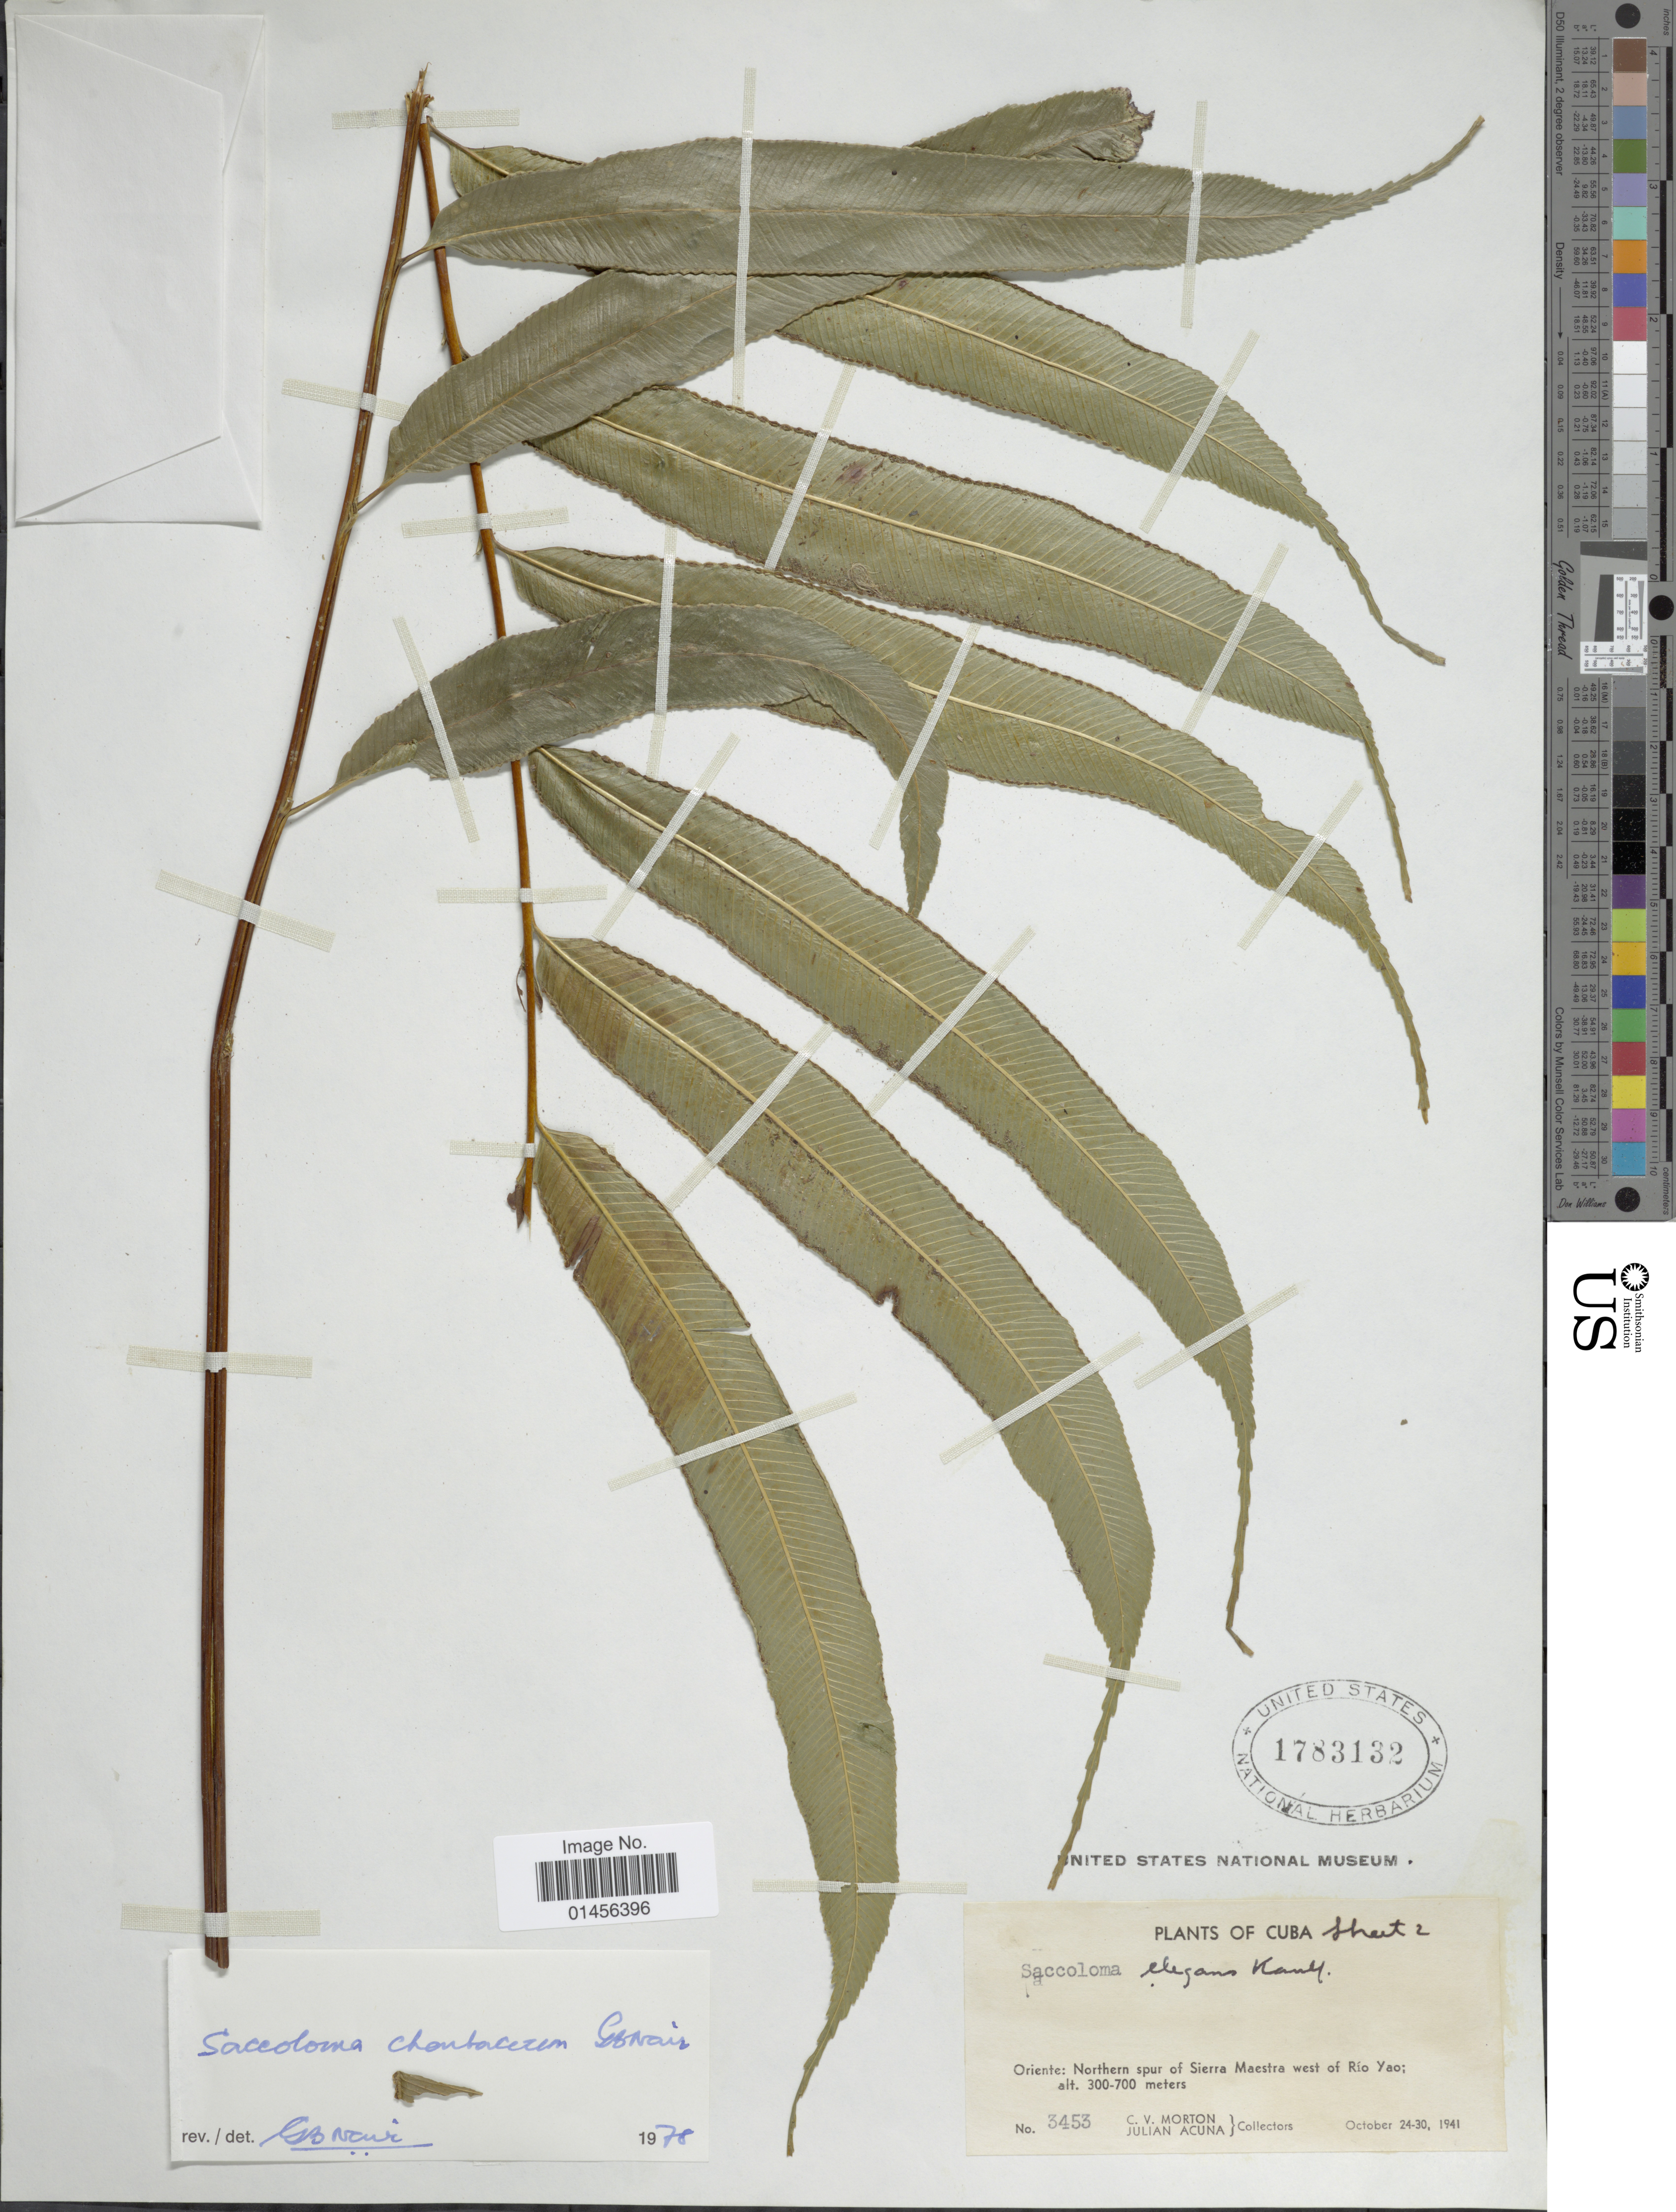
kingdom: Plantae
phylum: Tracheophyta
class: Polypodiopsida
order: Polypodiales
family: Saccolomataceae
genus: Saccoloma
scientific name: Saccoloma elegans subsp. chartaceum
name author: Cremers & K.U. Kramer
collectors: C. V. Morton & J. B. Acuña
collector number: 3453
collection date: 1941-10-24/1941-10-30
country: Cuba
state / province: Oriente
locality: Northern spur of Sierra Maestra west of Río Yao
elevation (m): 300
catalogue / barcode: US 1783132